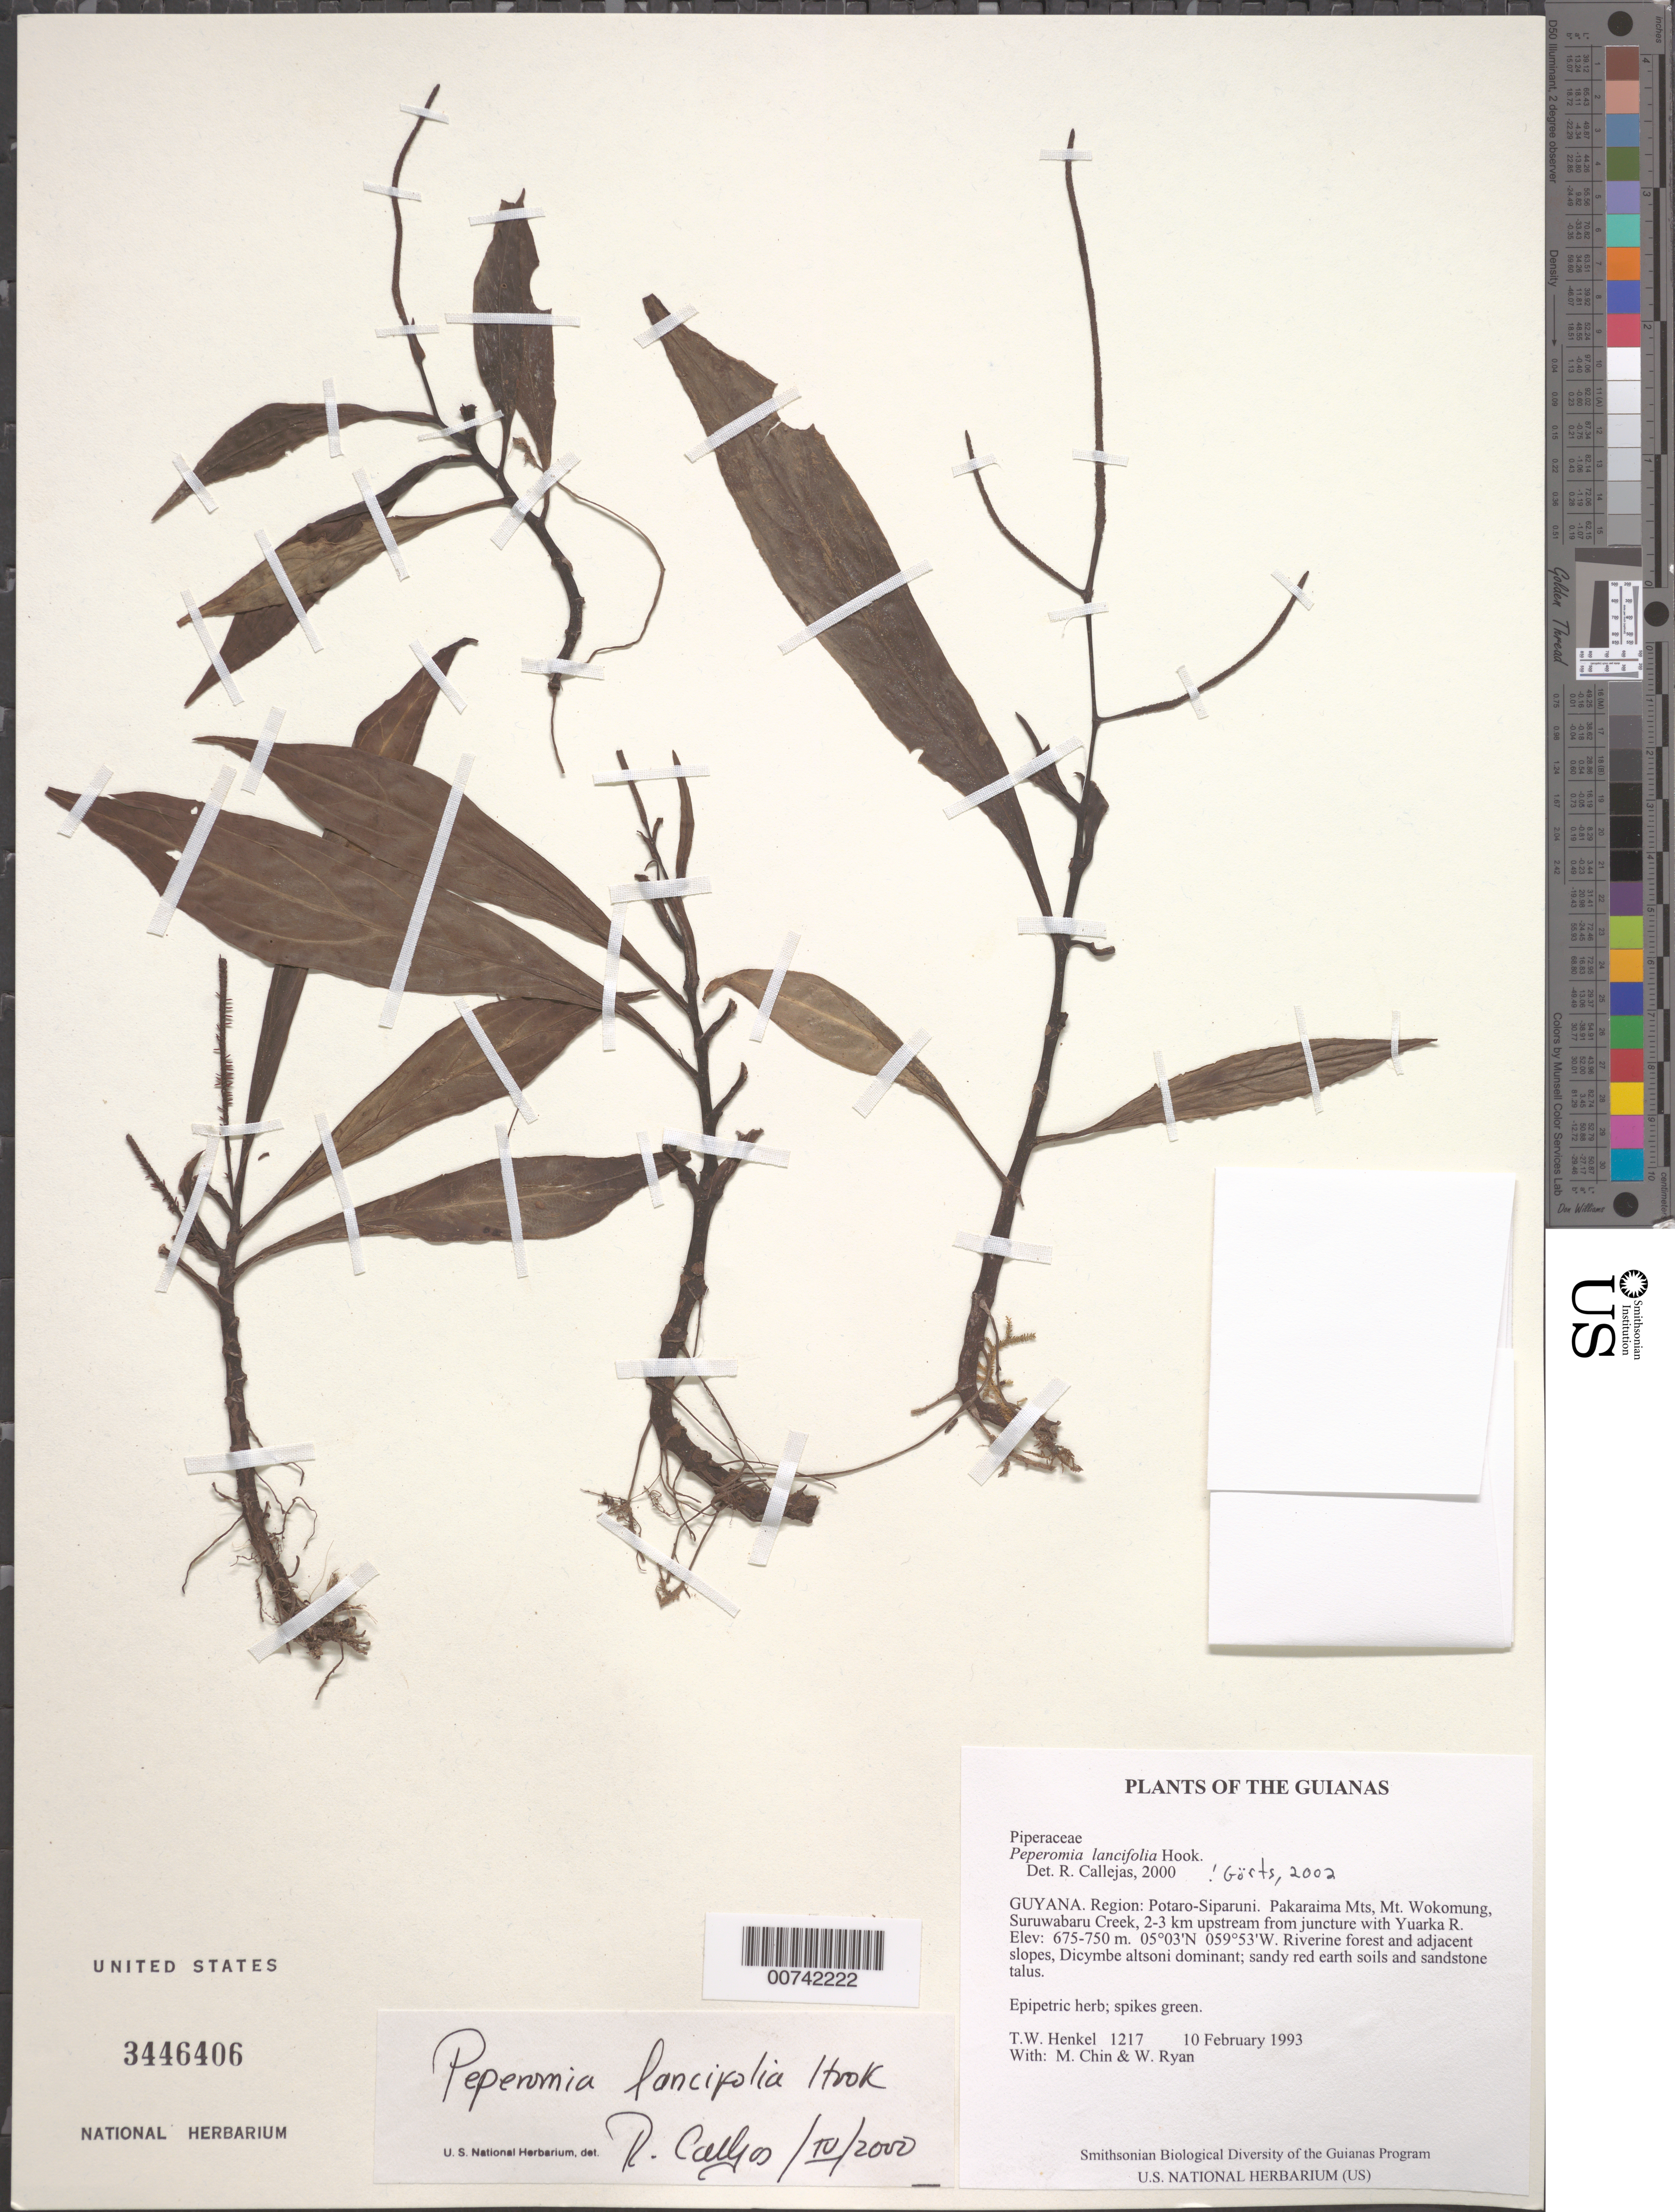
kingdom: Plantae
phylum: Tracheophyta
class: Magnoliopsida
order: Piperales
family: Piperaceae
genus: Peperomia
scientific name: Peperomia lancifolia var. lancifolia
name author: Hook.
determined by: Görts-van Rijn, A. R. A.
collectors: T. Henkel, M. Chin & W. Ryan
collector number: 1217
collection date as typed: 10 February 1993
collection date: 1993-02-10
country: Guyana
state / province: Potaro-Siparuni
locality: Pakaraima Mts, Mt. Wokomung, Suruwabaru Creek, 2-3 km upstream from juncture with Yuarka R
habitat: Riverine forest and adjacent slopes, Dicymbe altsoni dominant; sandy red earth soils and sandstone talus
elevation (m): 675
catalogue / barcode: US 3446406